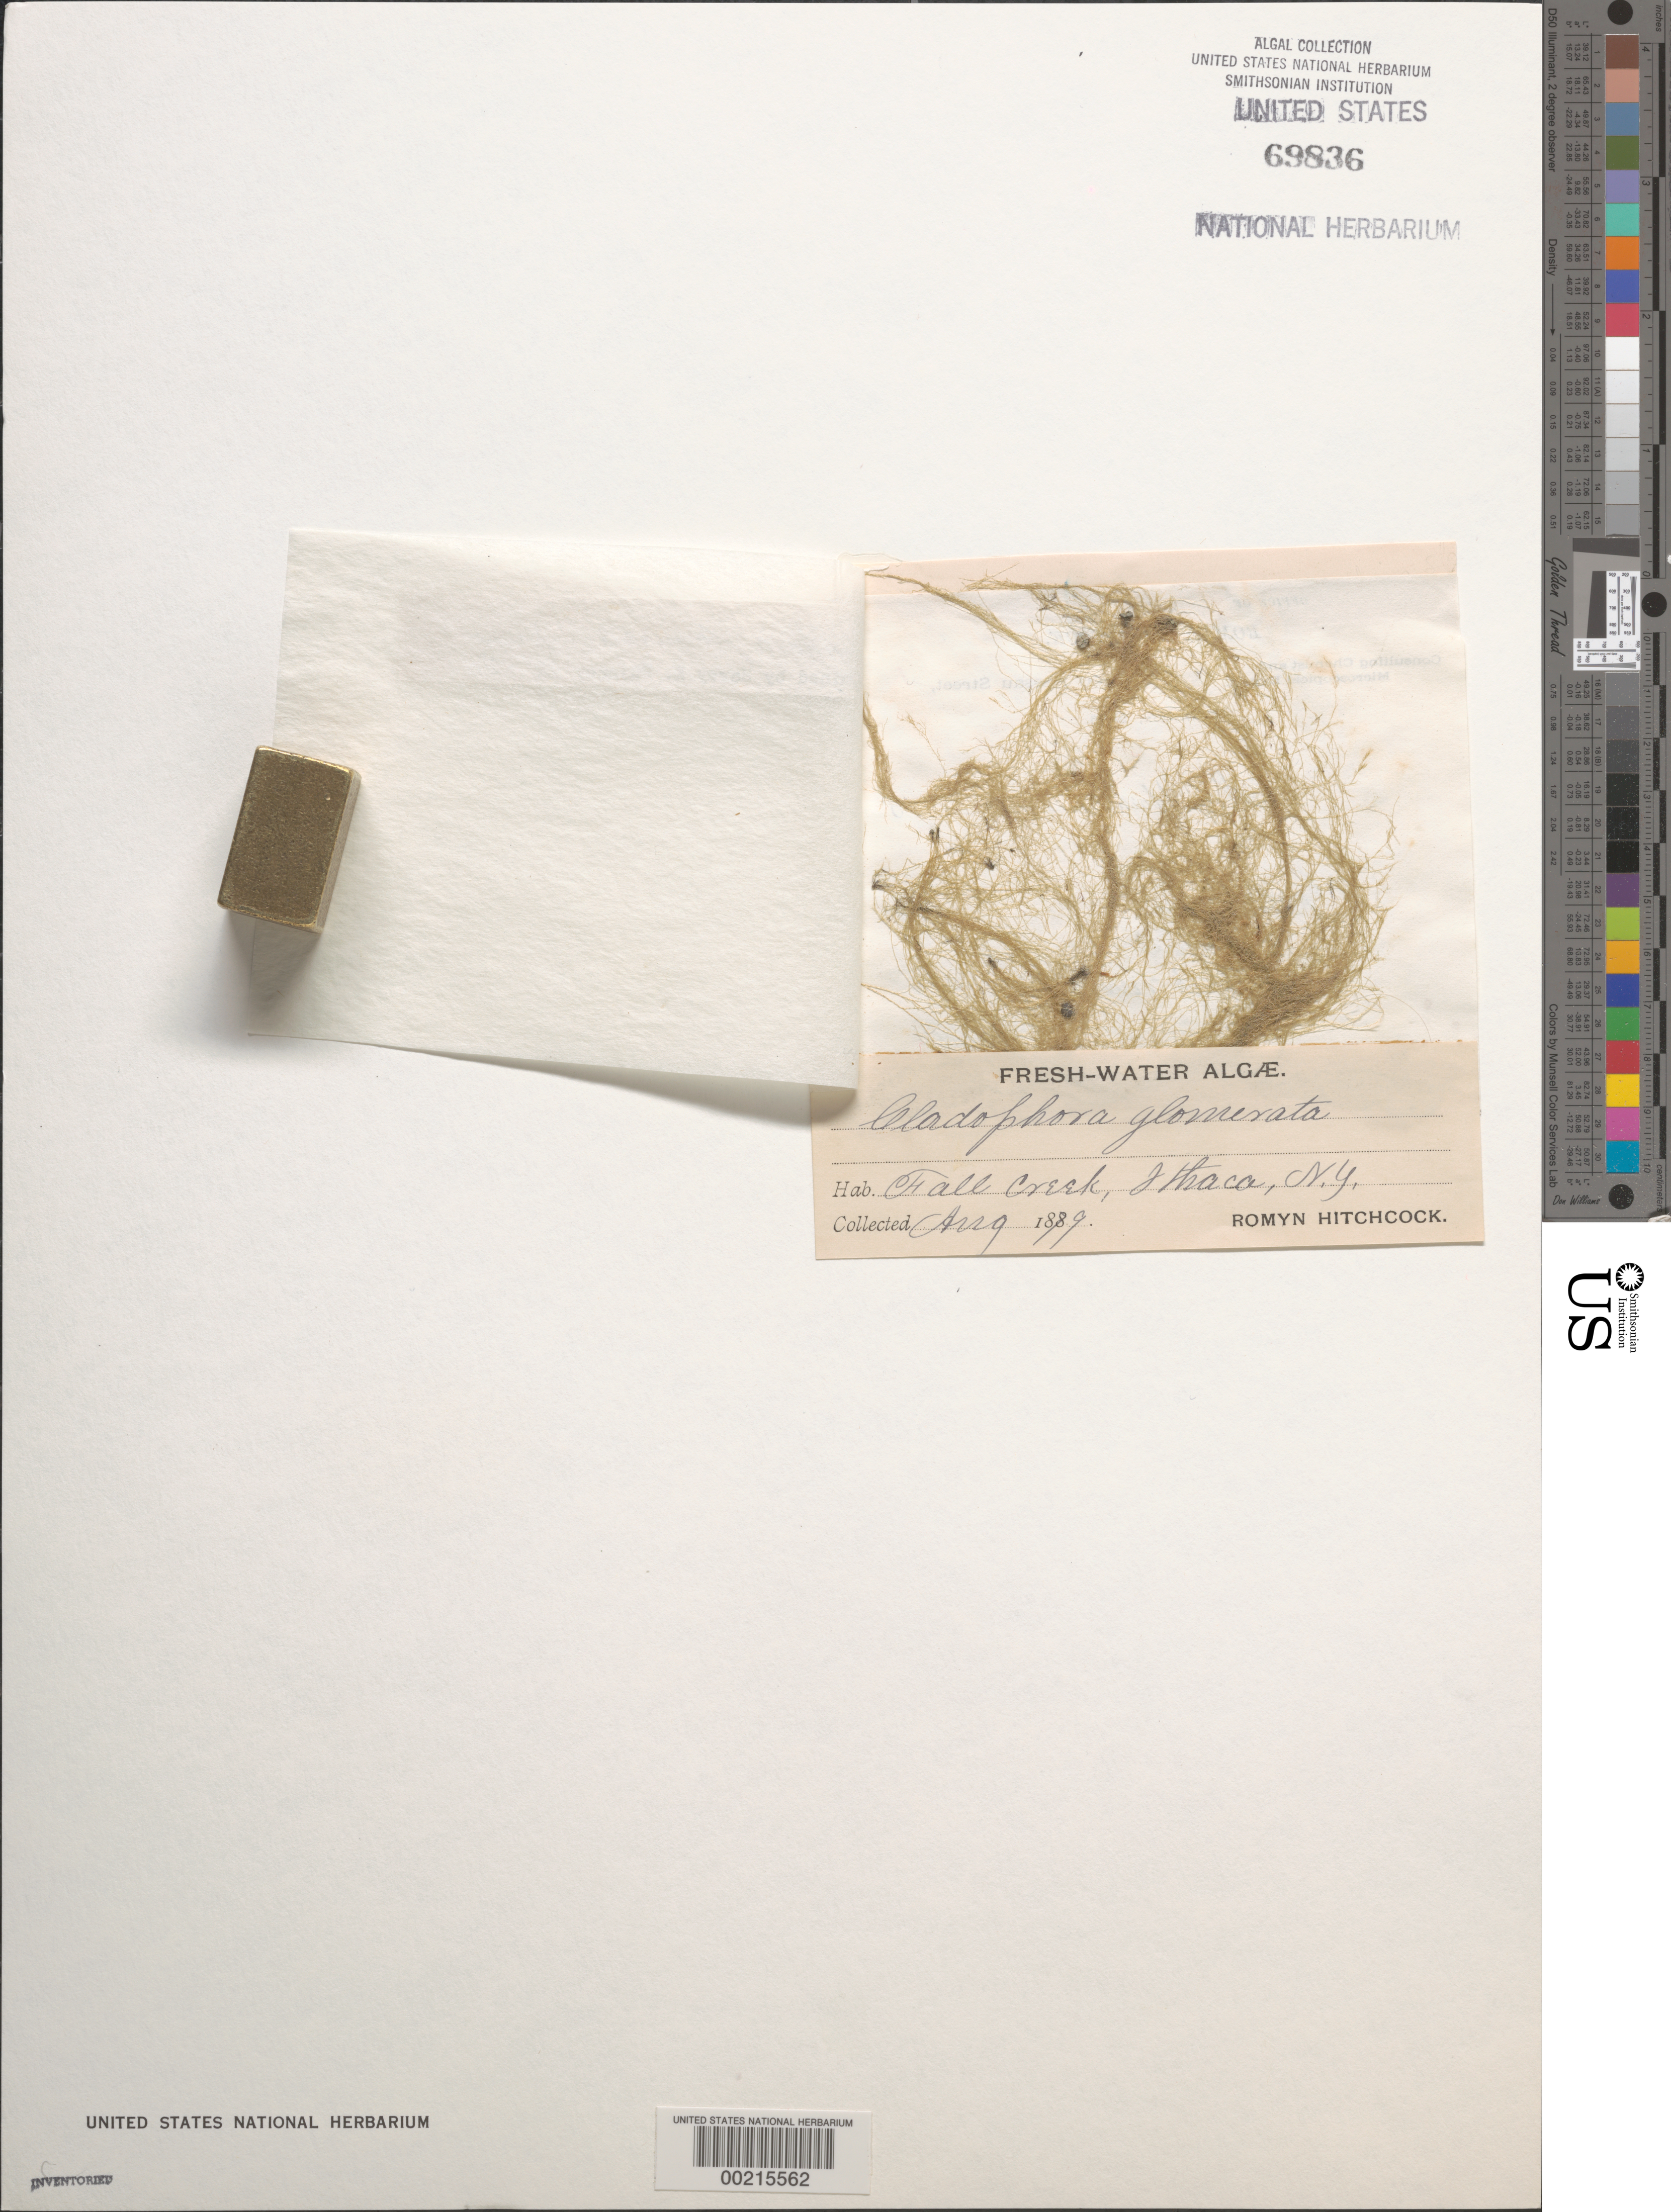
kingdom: Plantae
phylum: Chlorophyta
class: Ulvophyceae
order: Cladophorales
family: Cladophoraceae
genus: Cladophora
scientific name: Cladophora glomerata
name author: (L.) Kütz.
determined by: Phinney, H. K.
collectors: R. Hitchcock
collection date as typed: Aug 1879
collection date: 1879-08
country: United States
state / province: New York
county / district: Tompkins County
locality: Ithaca, Fall Creek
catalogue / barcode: US 69836